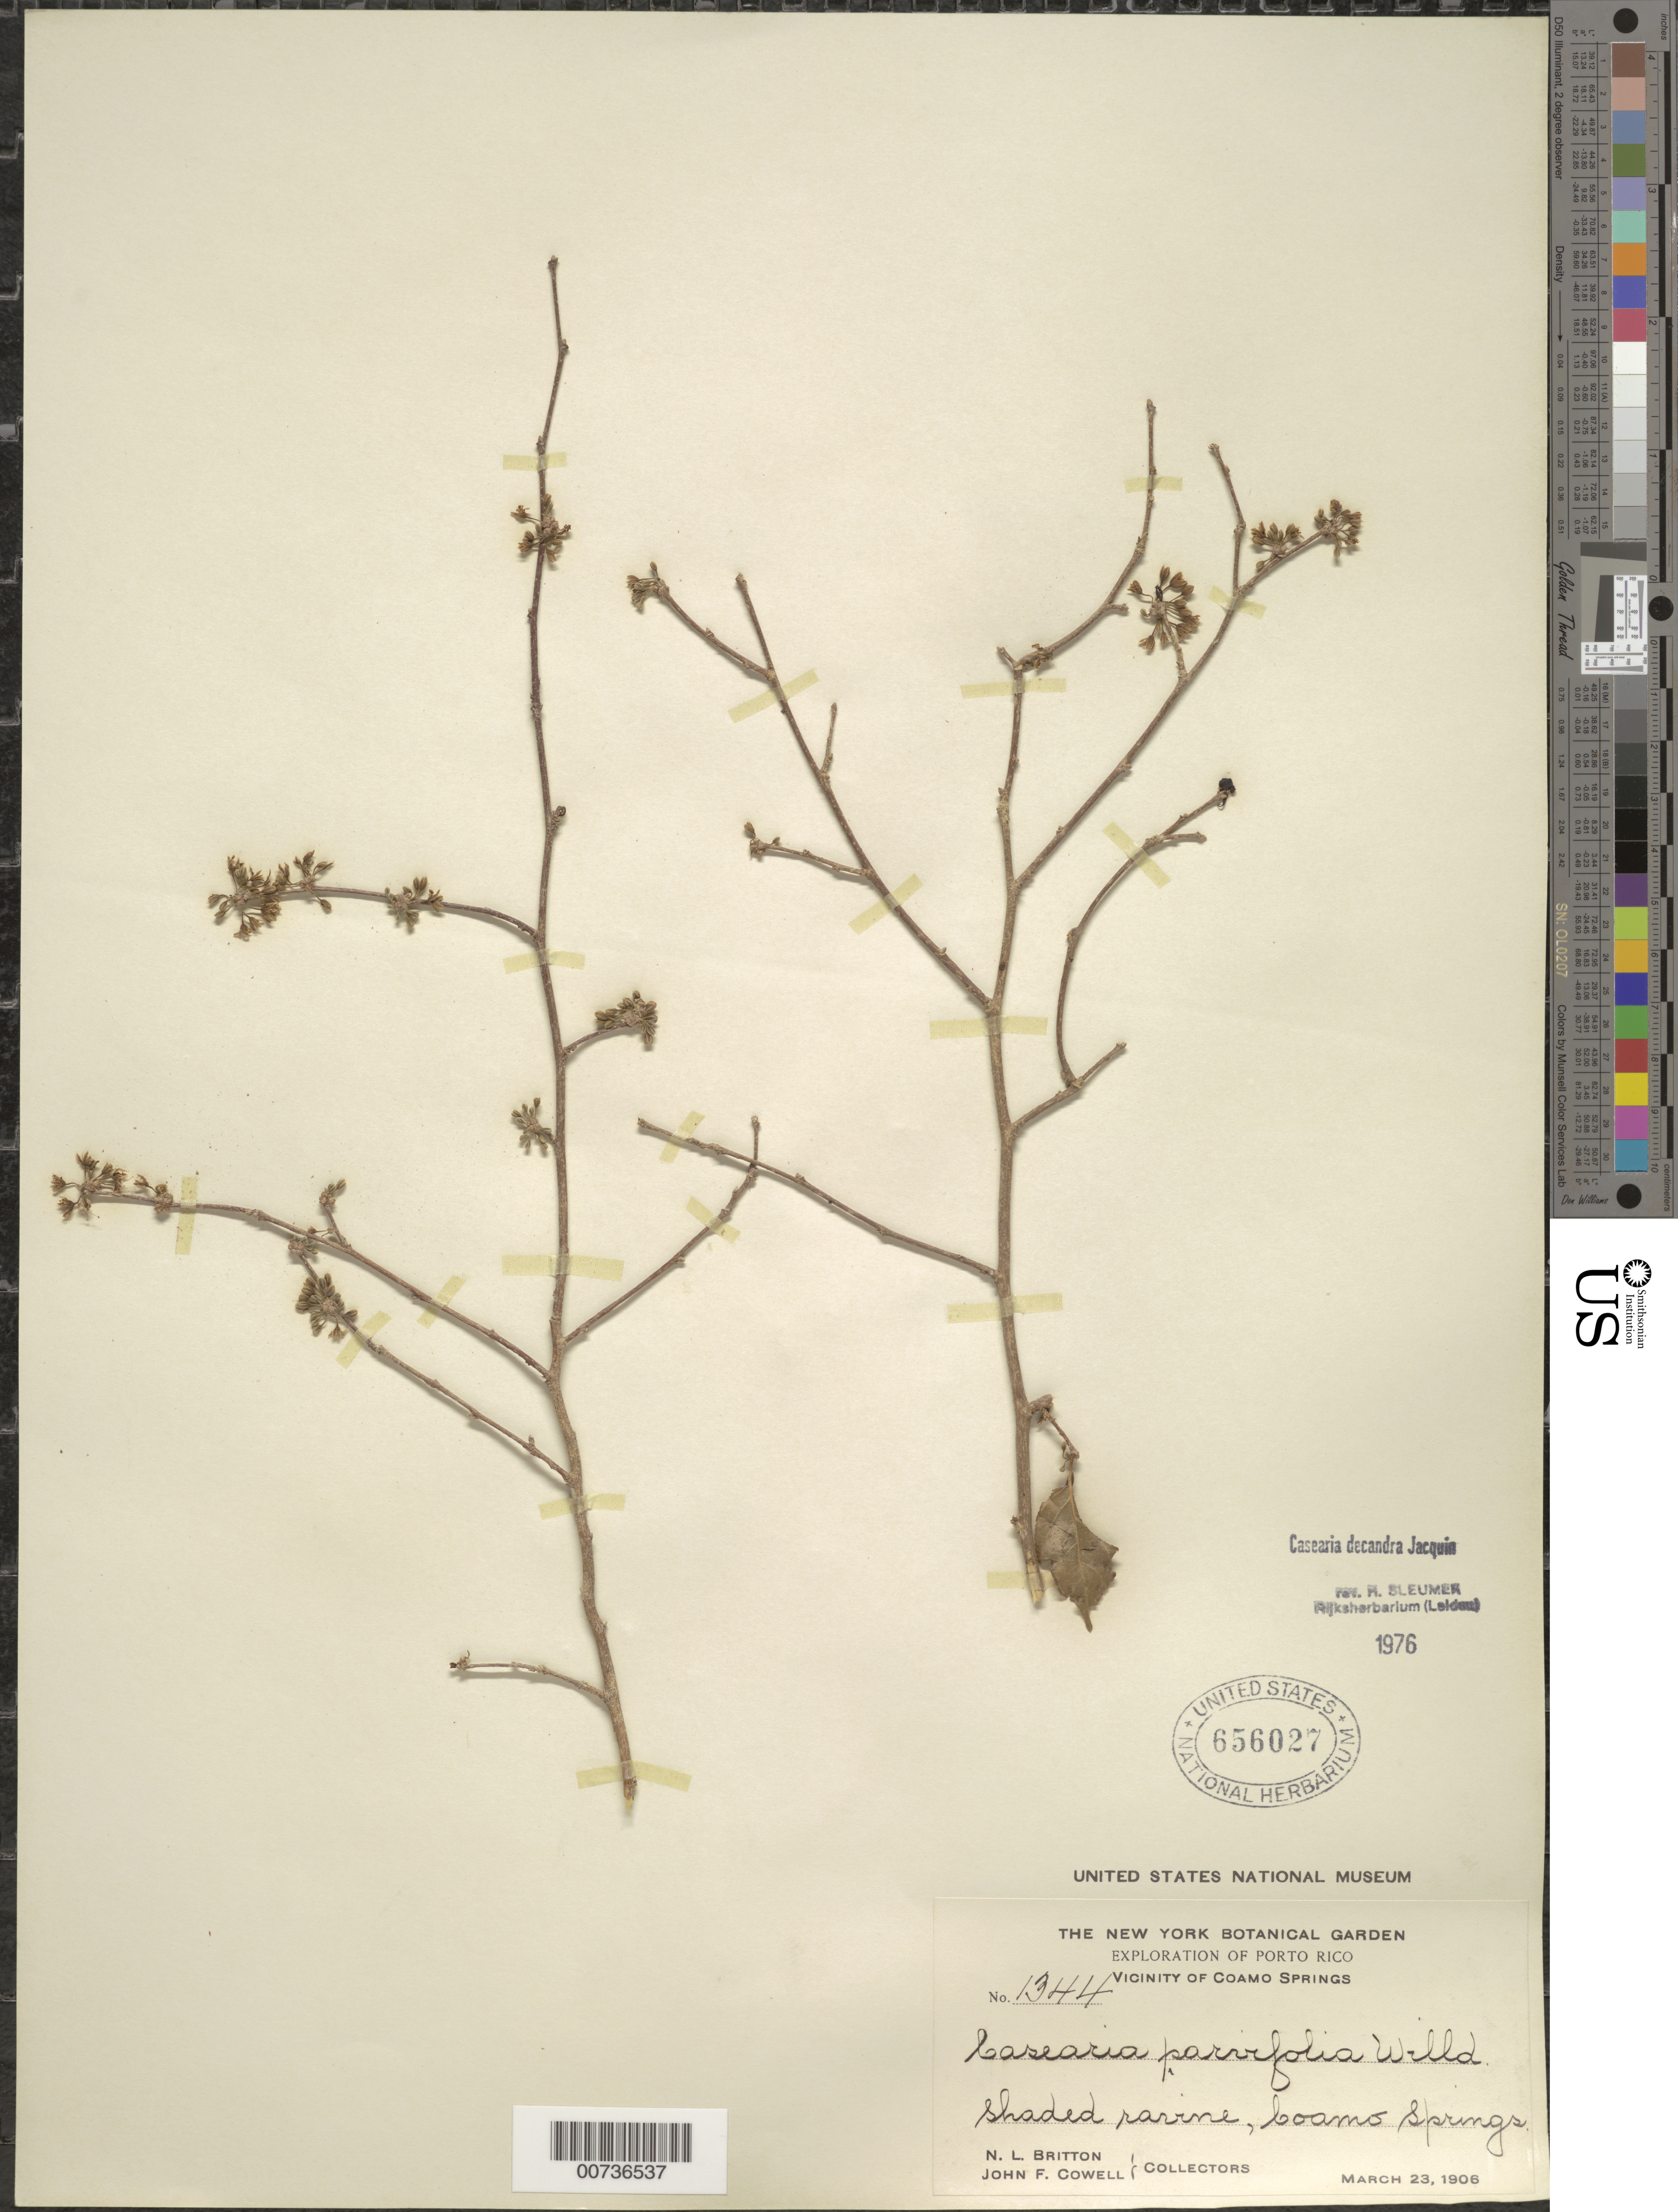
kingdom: Plantae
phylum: Tracheophyta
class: Magnoliopsida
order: Malpighiales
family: Salicaceae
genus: Casearia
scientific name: Casearia decandra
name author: Jacq.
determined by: Sleumer, H. O.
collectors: N. Britton & J. F. Cowell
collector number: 1344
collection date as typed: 23 Mar 1906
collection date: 1906-03-23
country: Puerto Rico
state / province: Coamo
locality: Coamo springs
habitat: Shaded ravine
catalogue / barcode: US 656027